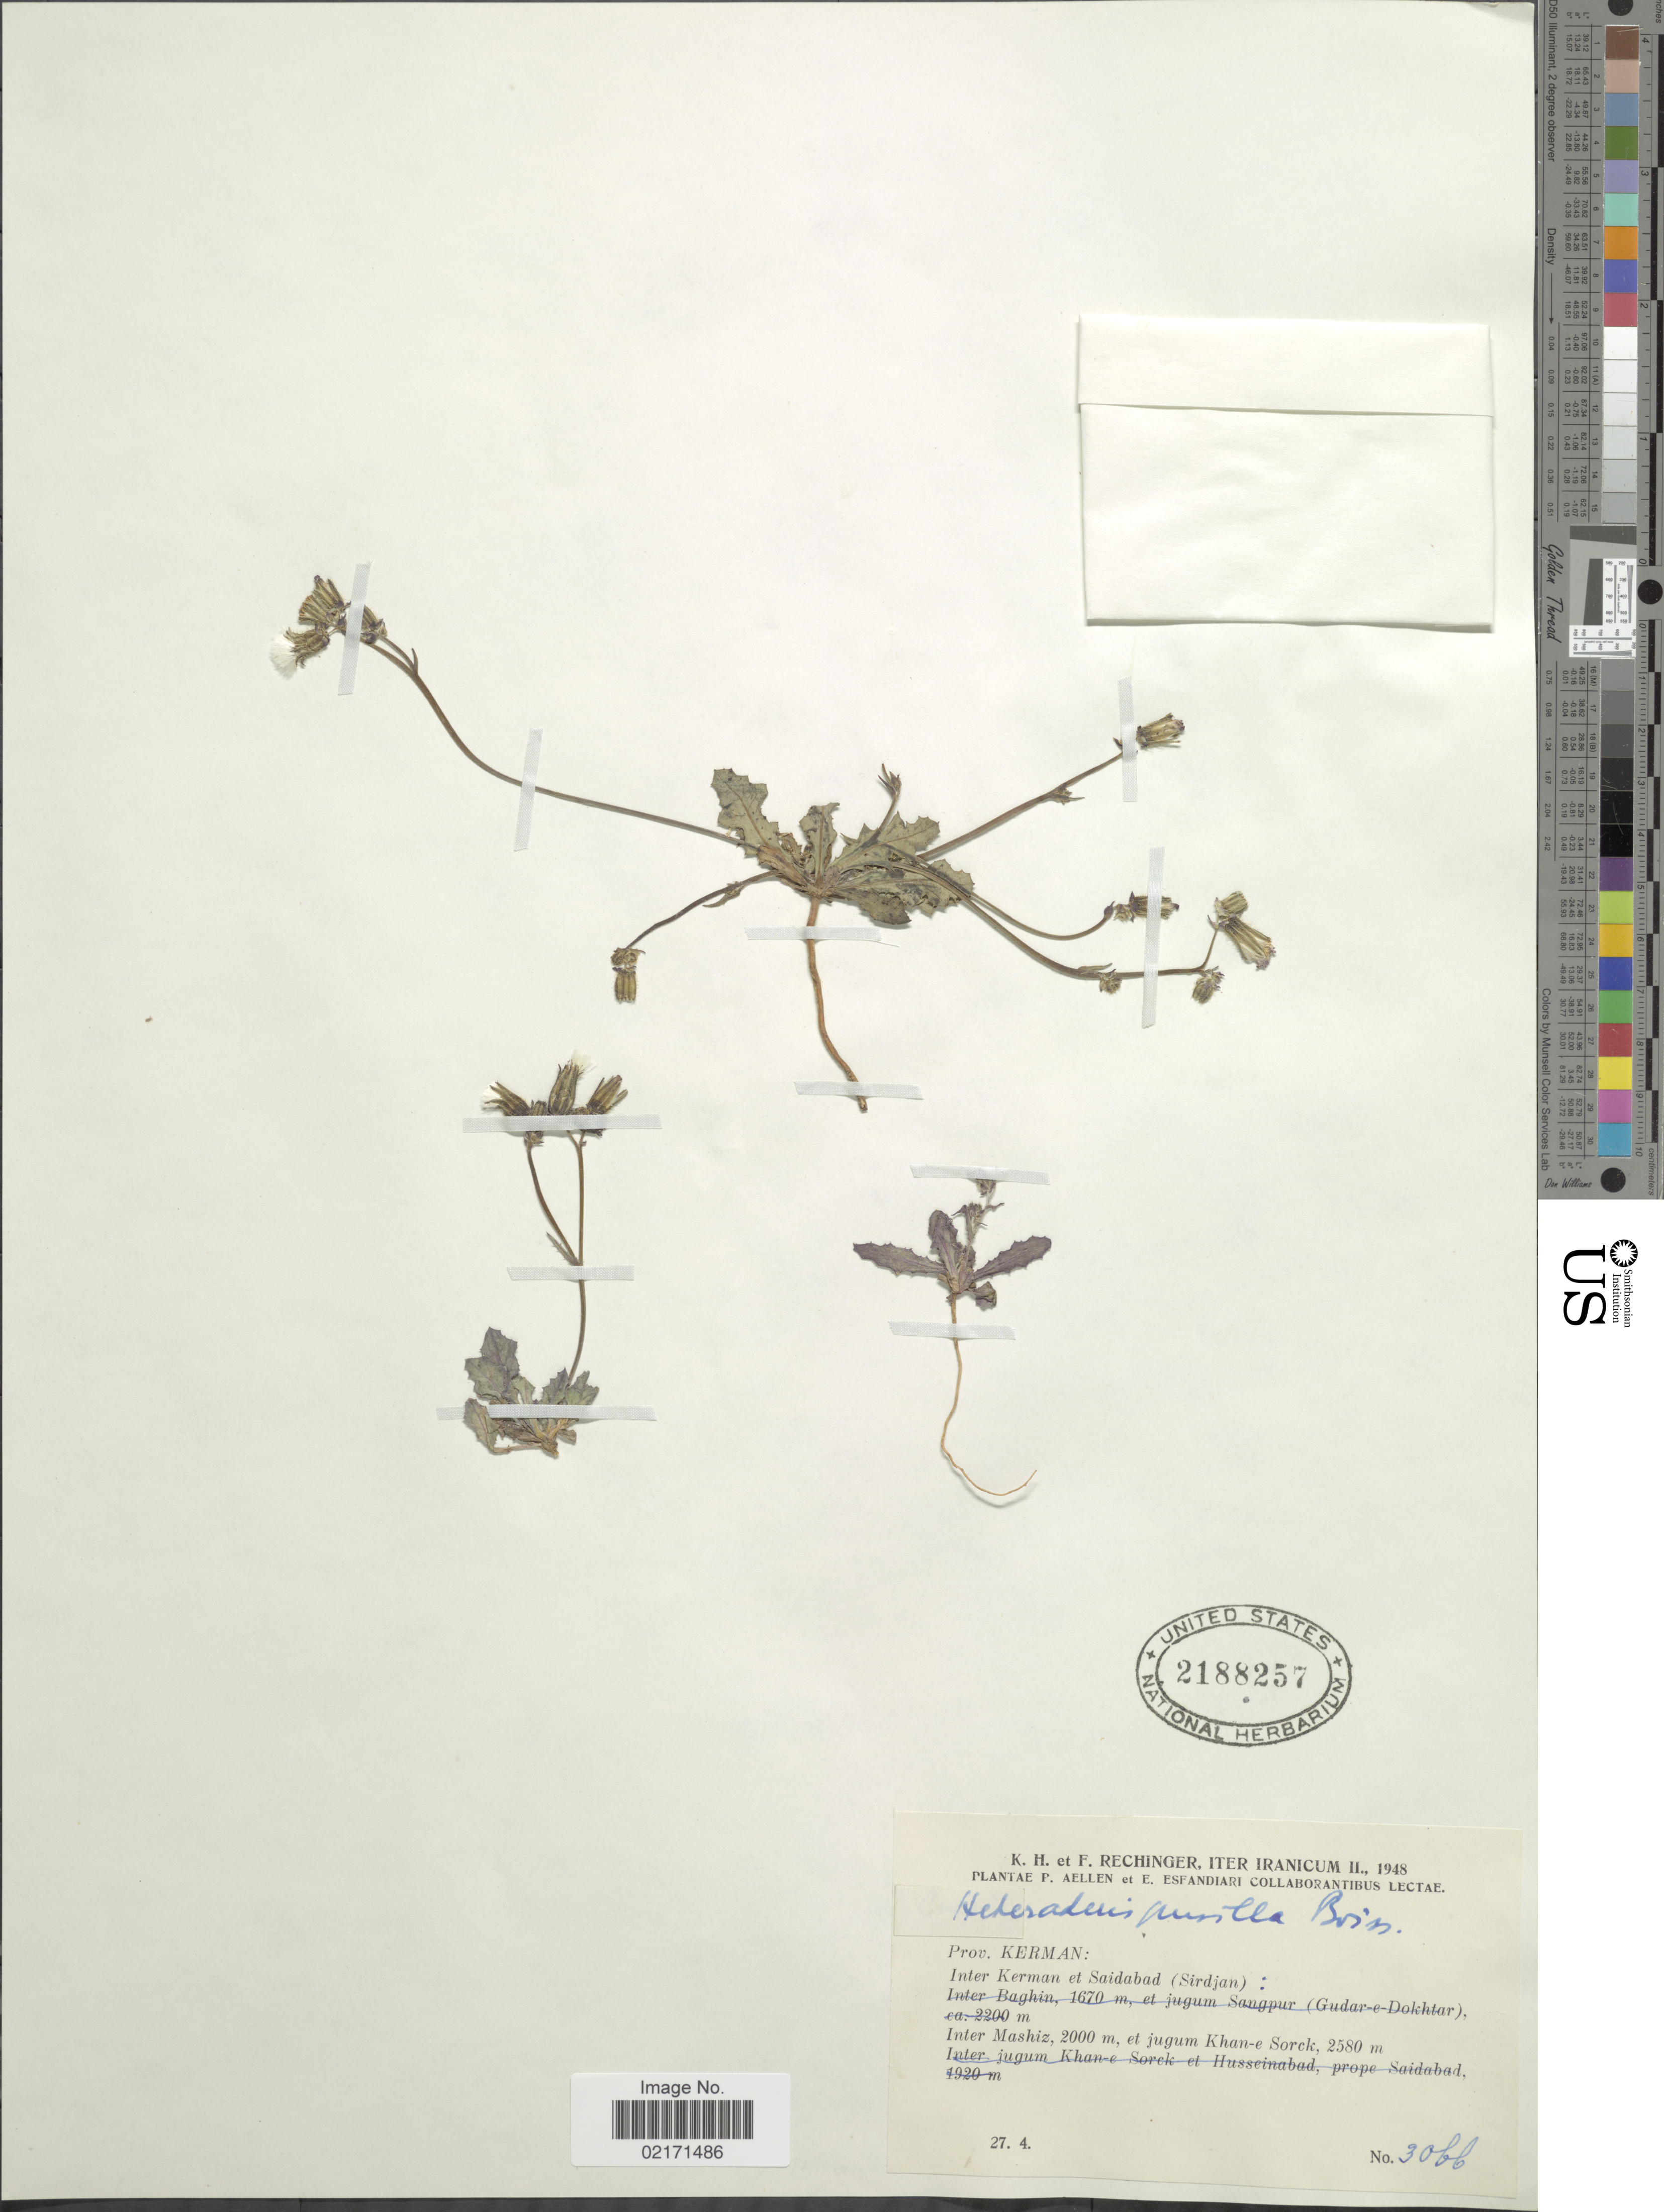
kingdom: Plantae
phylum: Tracheophyta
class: Magnoliopsida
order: Asterales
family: Asteraceae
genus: Heteroderis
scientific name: Heteroderis pusilla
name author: (Boiss.) Boiss.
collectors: K. H. Rechinger, F. Rechinger, P. Aellen & E. Esfandiari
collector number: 30bb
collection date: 1948-04-27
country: Iran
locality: Prov. Kerman: Inter Kerman et Saidabad (Sirdjan), Inter Mashiz, et Jugum Khan-e Sorck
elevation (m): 2000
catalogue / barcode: US 2188257